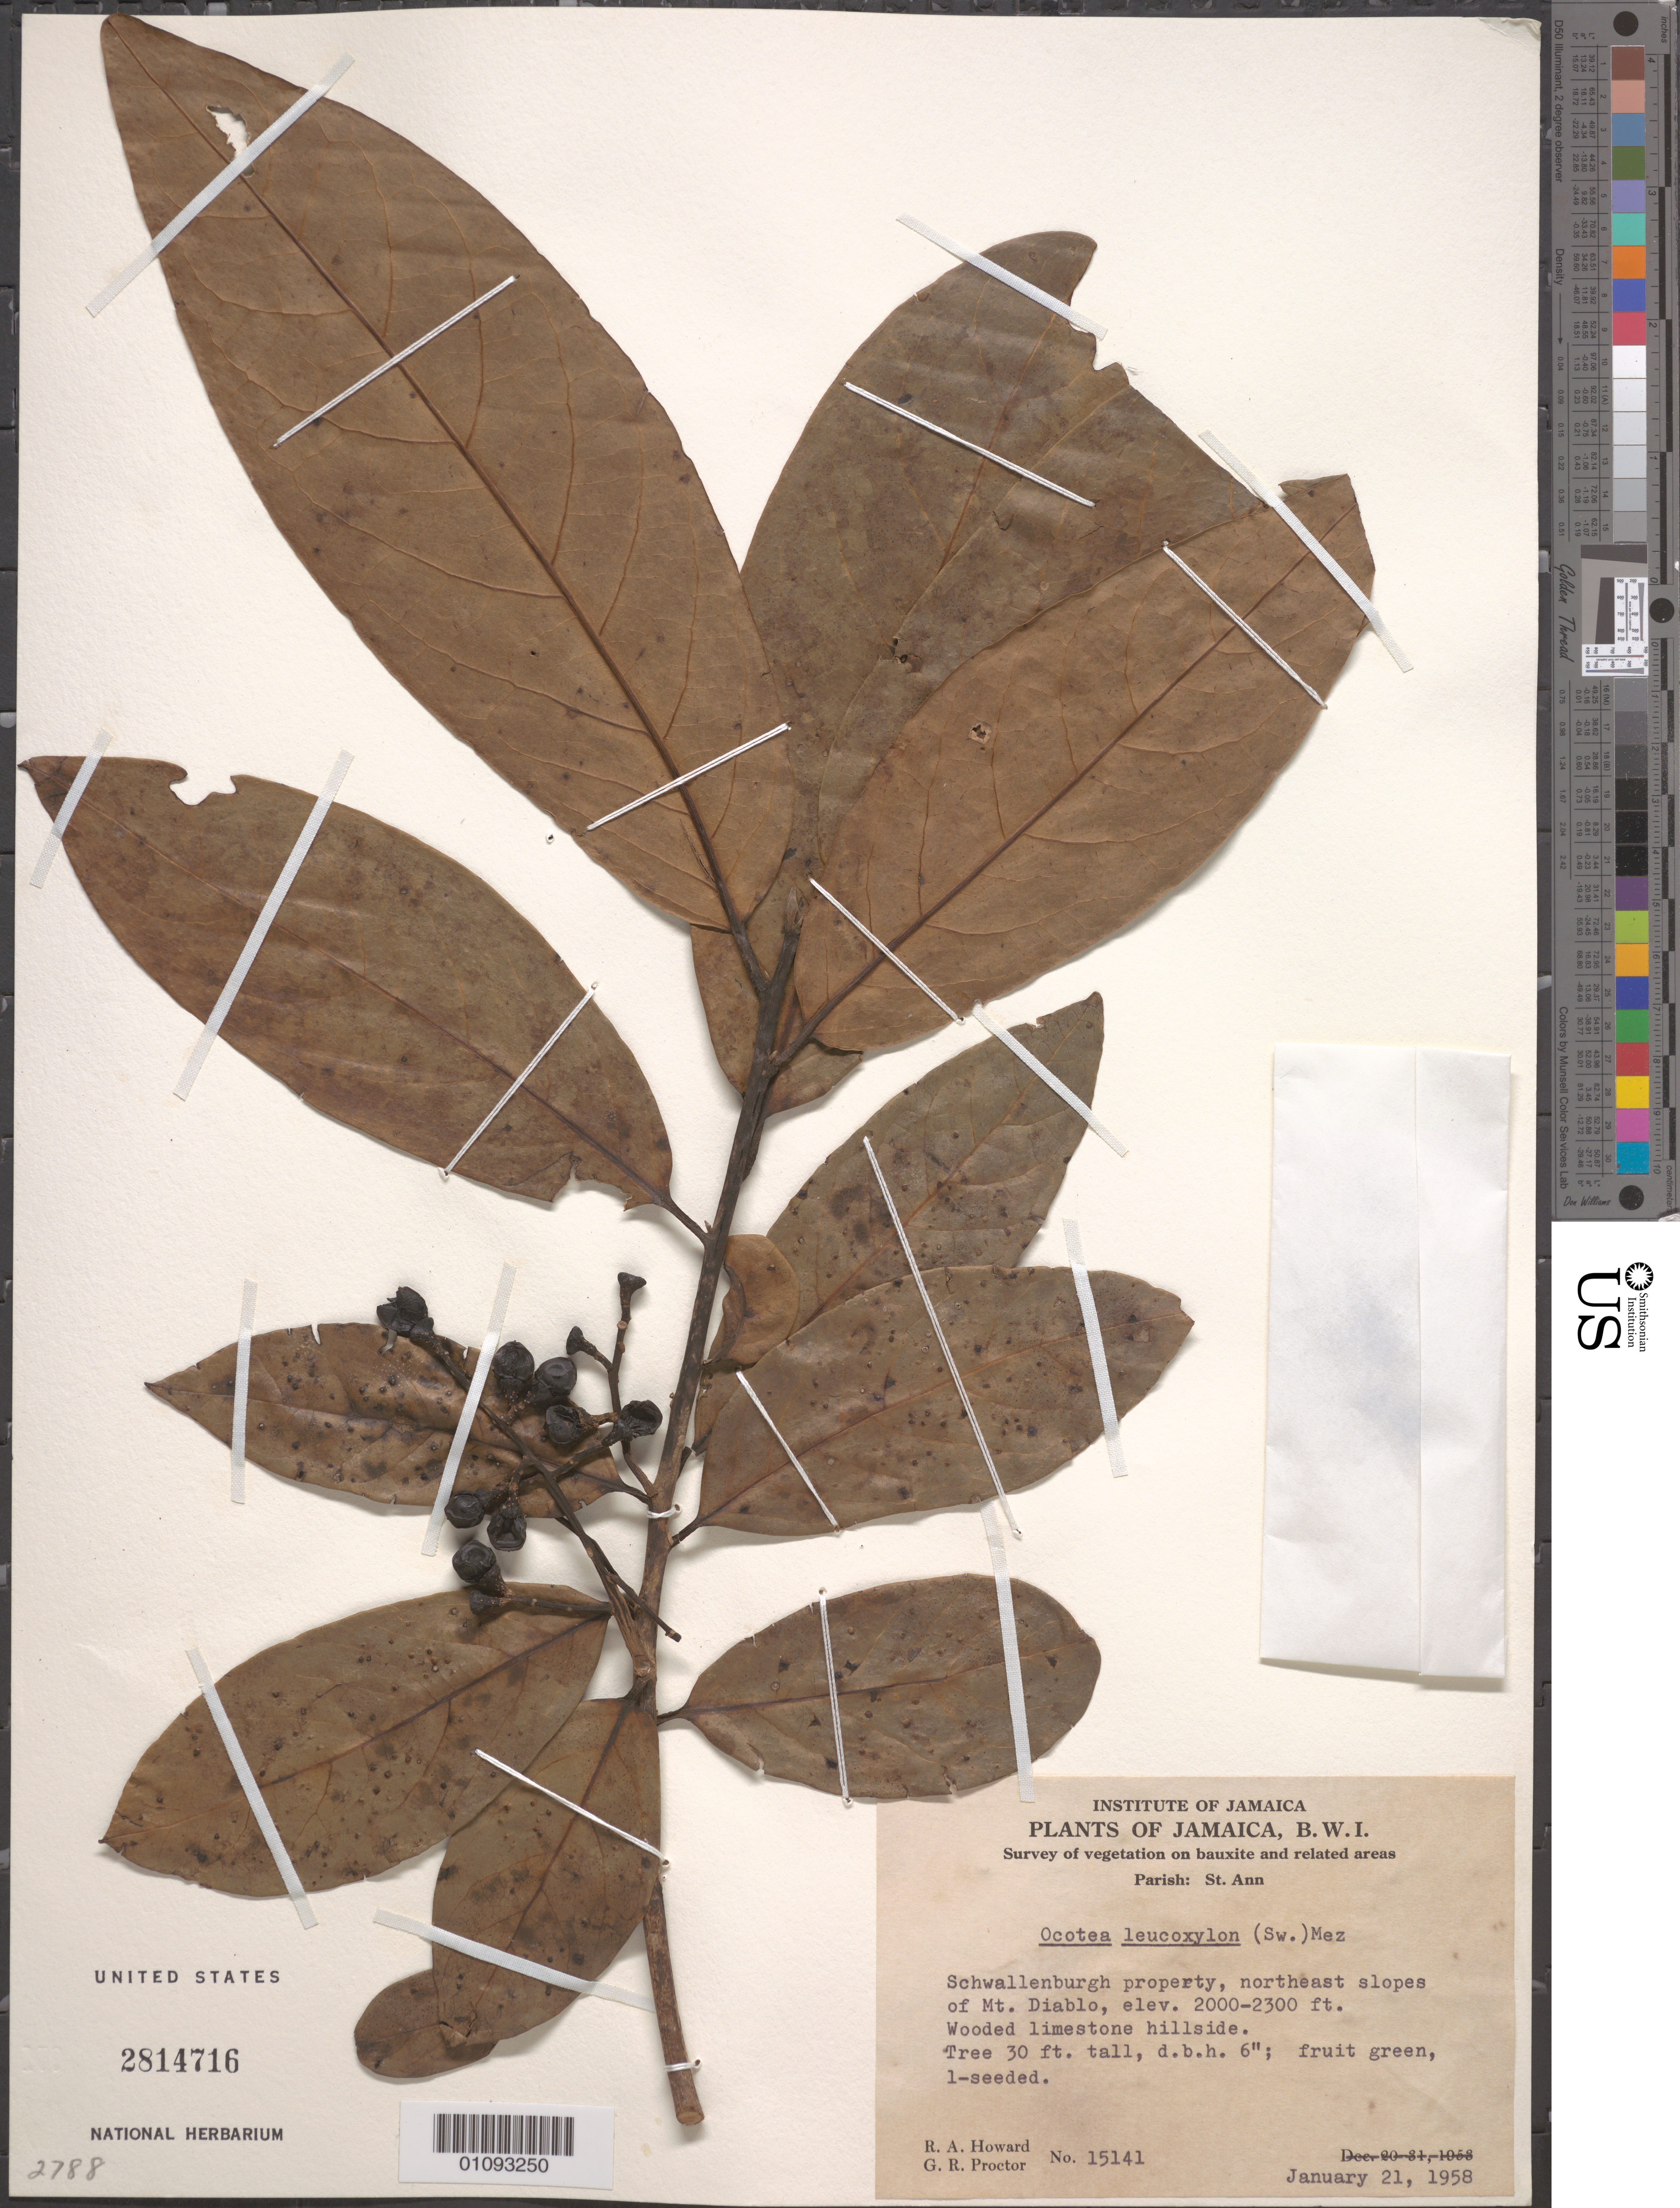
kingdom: Plantae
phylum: Tracheophyta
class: Magnoliopsida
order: Laurales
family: Lauraceae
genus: Ocotea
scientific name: Ocotea leucoxylon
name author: (Sw.) Laness.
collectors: R. A. Howard & G. R. Proctor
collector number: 15141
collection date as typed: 21 Jan 1958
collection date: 1958-01-21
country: Jamaica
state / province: Saint Ann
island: Jamaica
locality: Mt. Diablo.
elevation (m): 610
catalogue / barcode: US 2814716